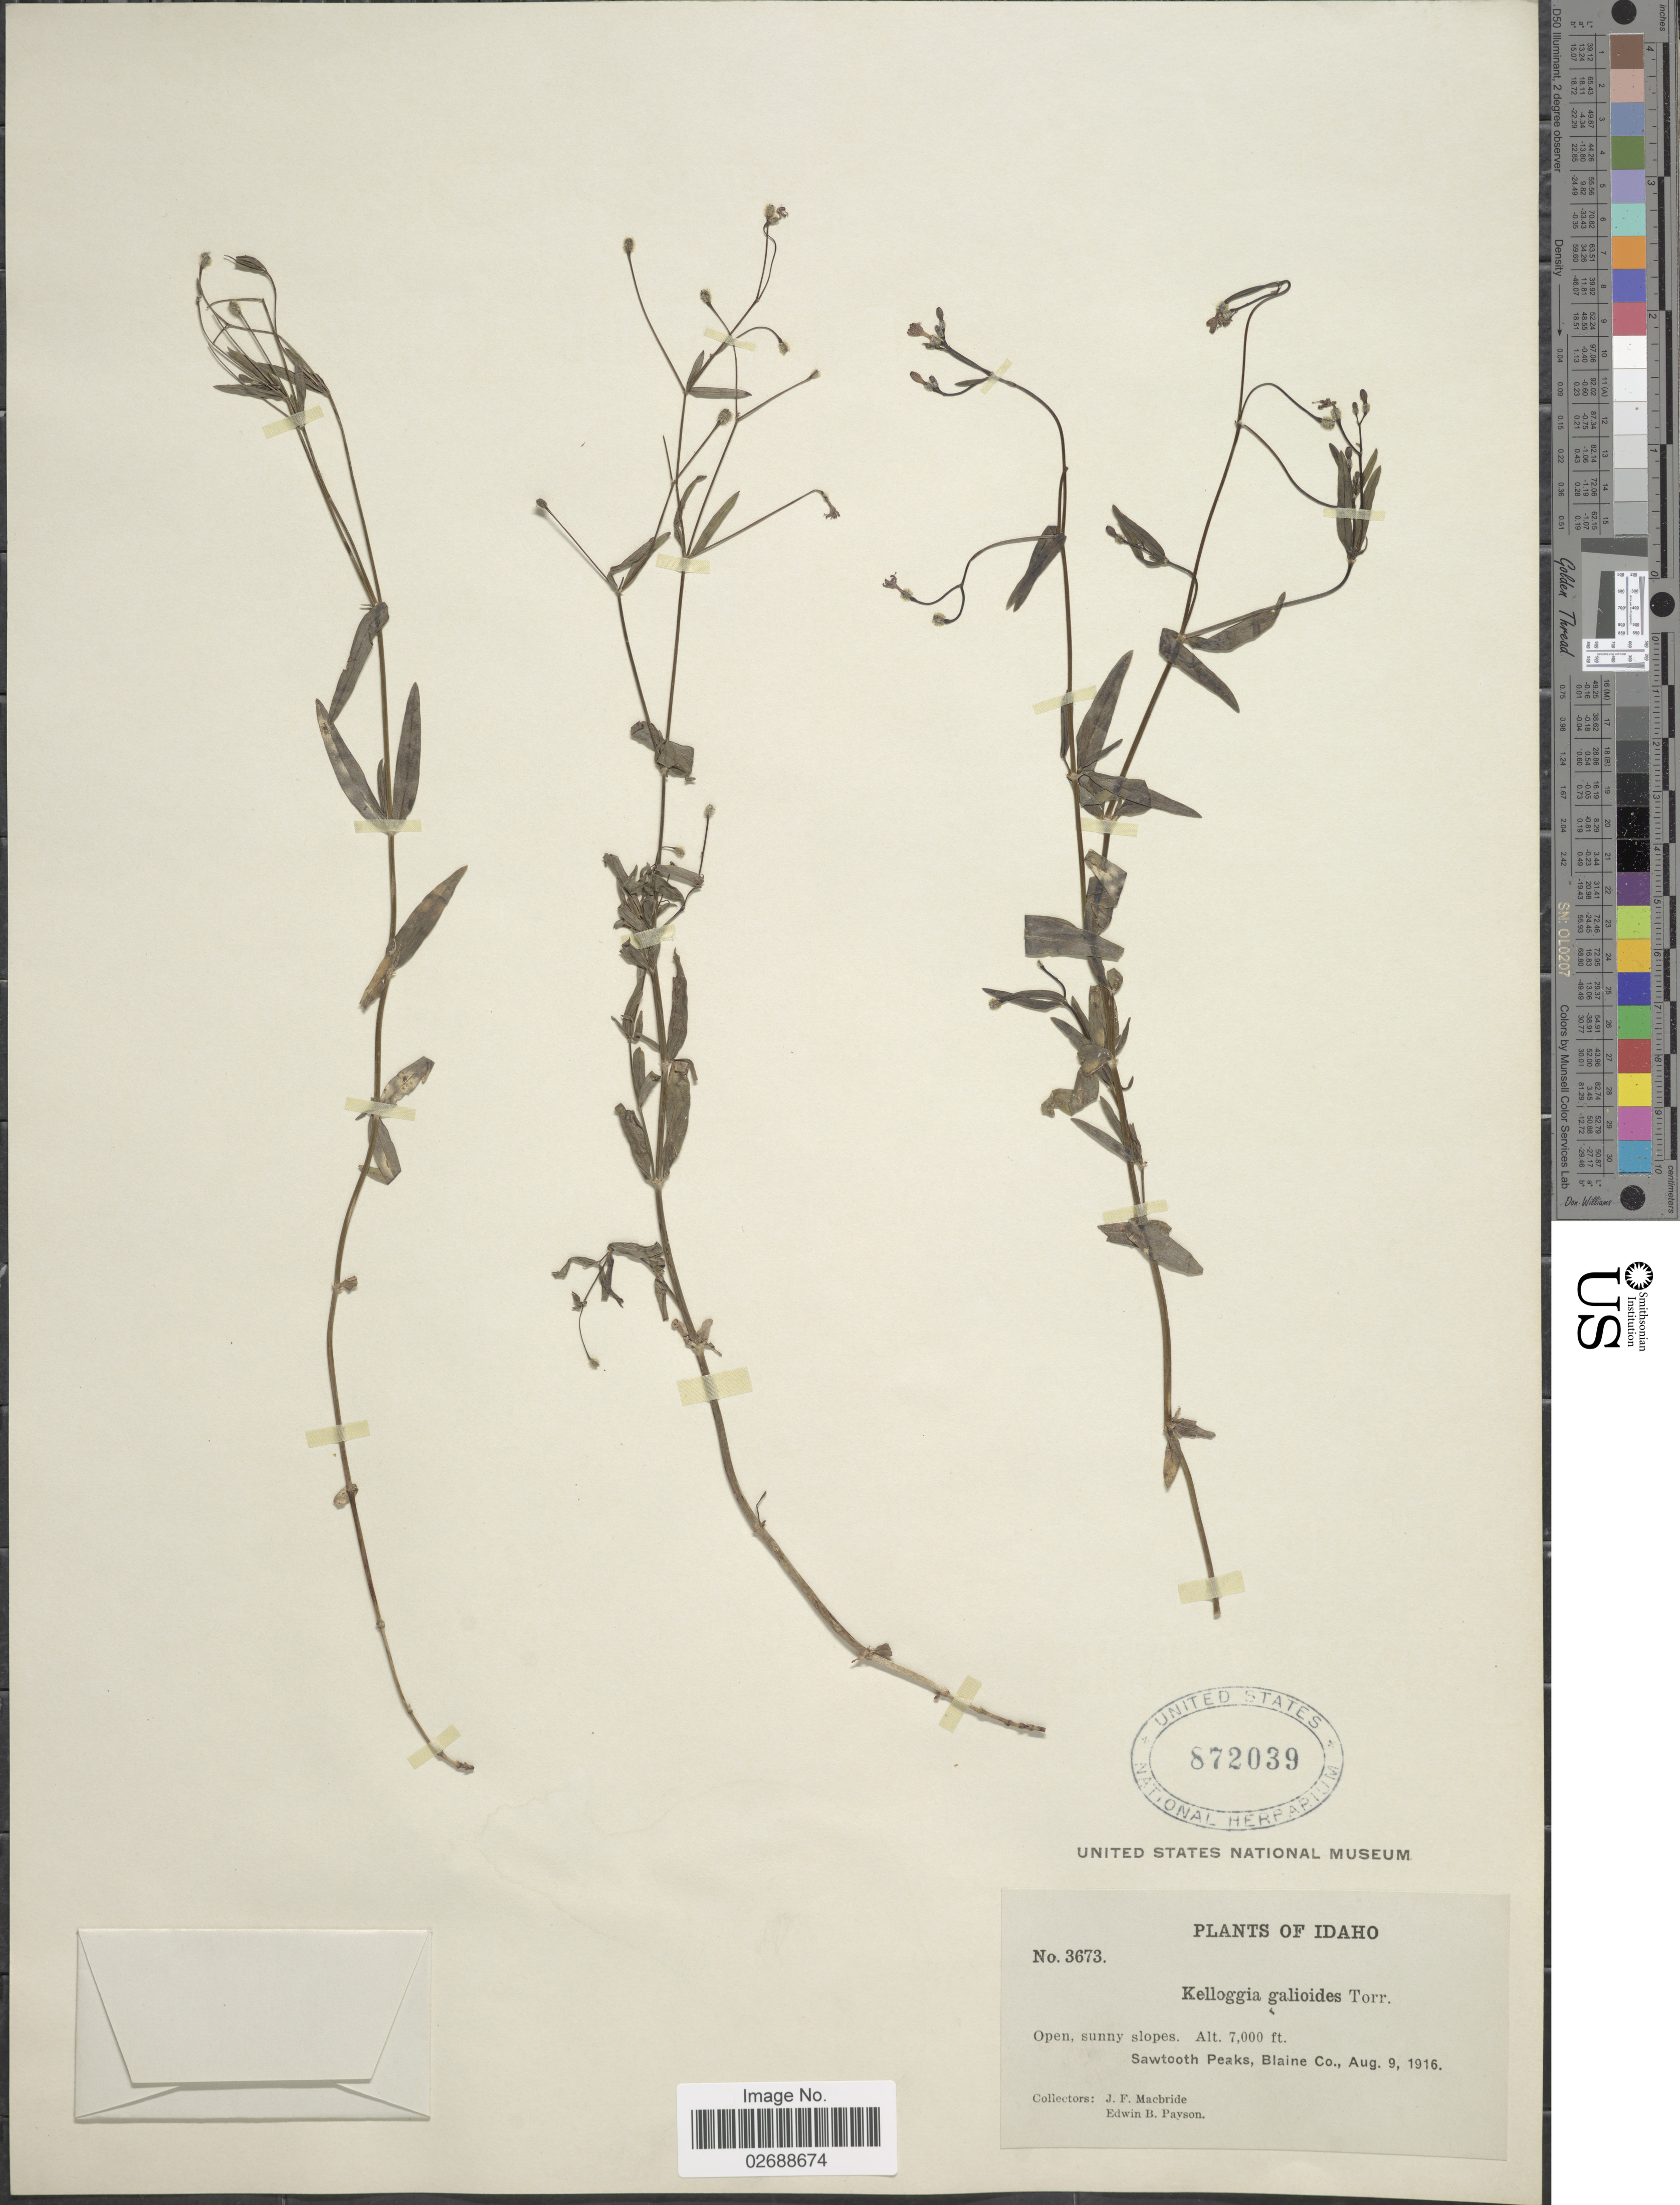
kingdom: Plantae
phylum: Tracheophyta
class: Magnoliopsida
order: Gentianales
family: Rubiaceae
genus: Kelloggia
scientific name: Kelloggia galioides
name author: Torr.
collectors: J. F. Macbride & E. B. Payson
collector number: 3673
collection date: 1916-08-09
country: United States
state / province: Idaho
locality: Sawtooth Peaks, Blaine Co.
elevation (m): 2134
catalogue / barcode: US 872039